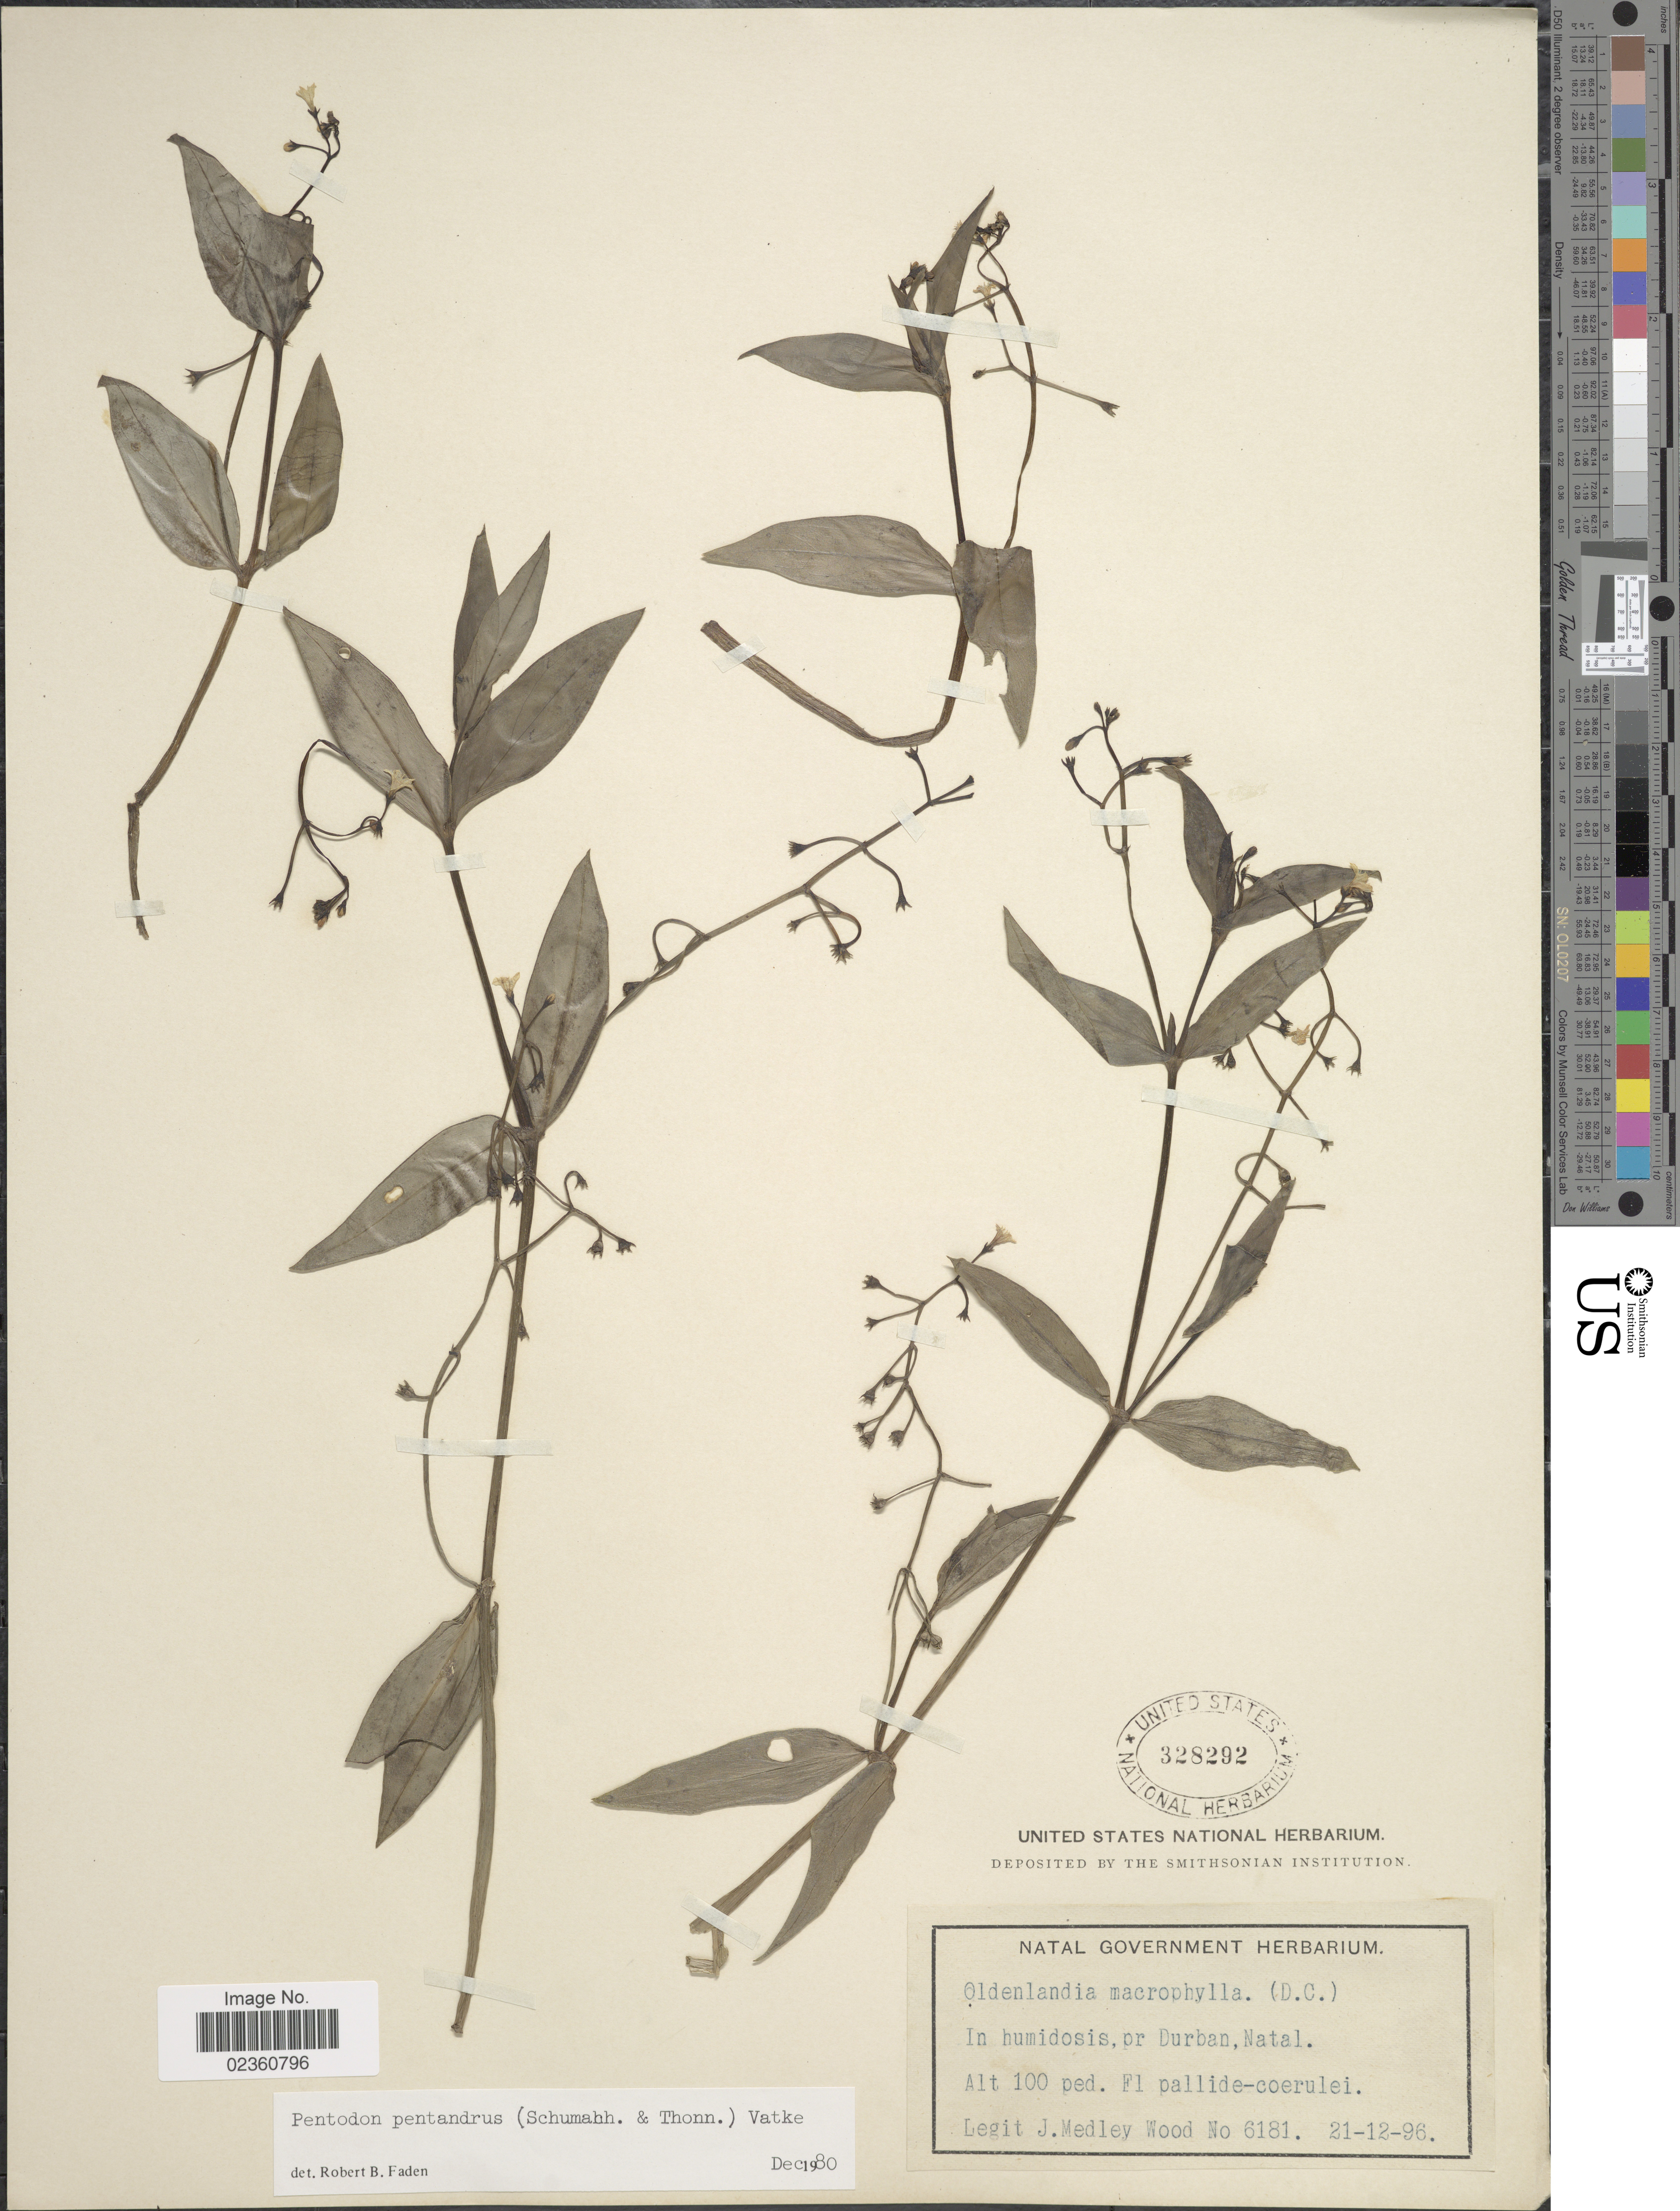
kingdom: Plantae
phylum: Tracheophyta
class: Magnoliopsida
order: Gentianales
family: Rubiaceae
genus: Pentodon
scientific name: Pentodon pentandrus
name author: (Schumach. & Thonn.) Vatke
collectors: J. Medley Wood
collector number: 6181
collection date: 1896-12-21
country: South Africa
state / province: KwaZulu-Natal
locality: In humidosis, pr Durban, Natal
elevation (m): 30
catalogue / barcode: US 328292